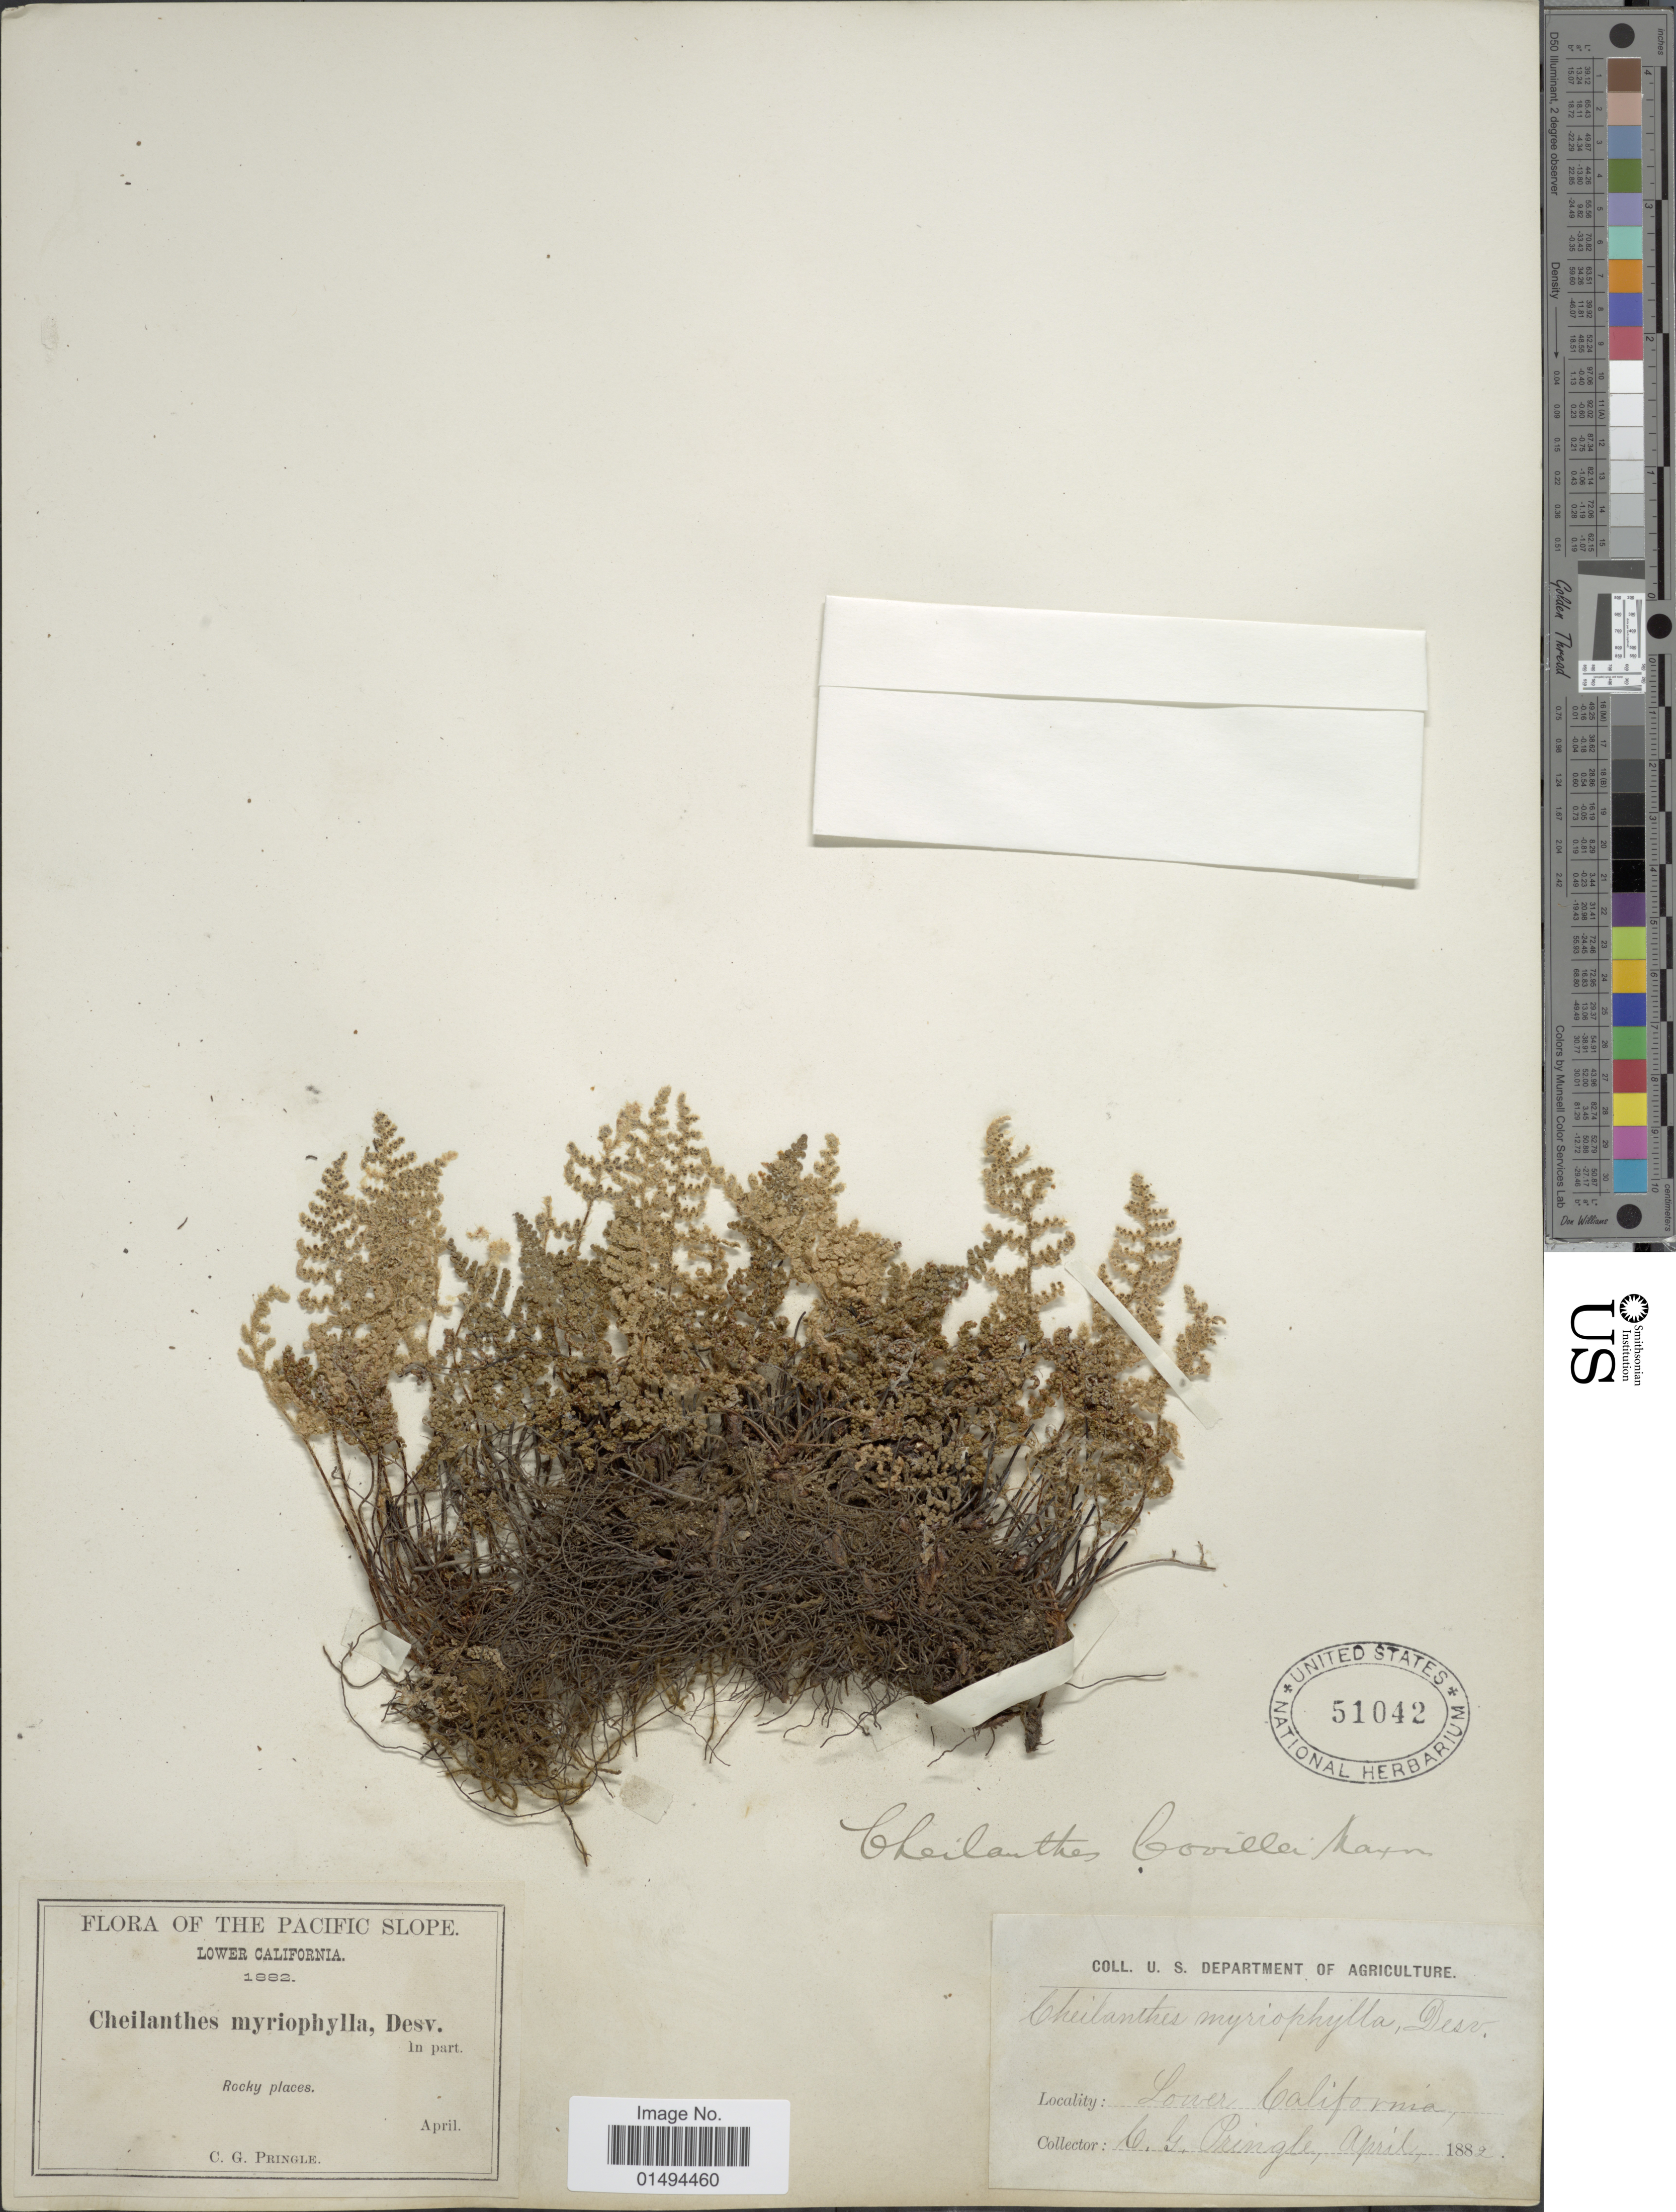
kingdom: Plantae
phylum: Tracheophyta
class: Polypodiopsida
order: Polypodiales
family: Pteridaceae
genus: Myriopteris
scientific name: Myriopteris covillei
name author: (Maxon) Á. Löve & D. Löve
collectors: C. G. Pringle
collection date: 1882-04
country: Mexico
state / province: Baja California Norte / Baja California Sur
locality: Lower California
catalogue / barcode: US 51042